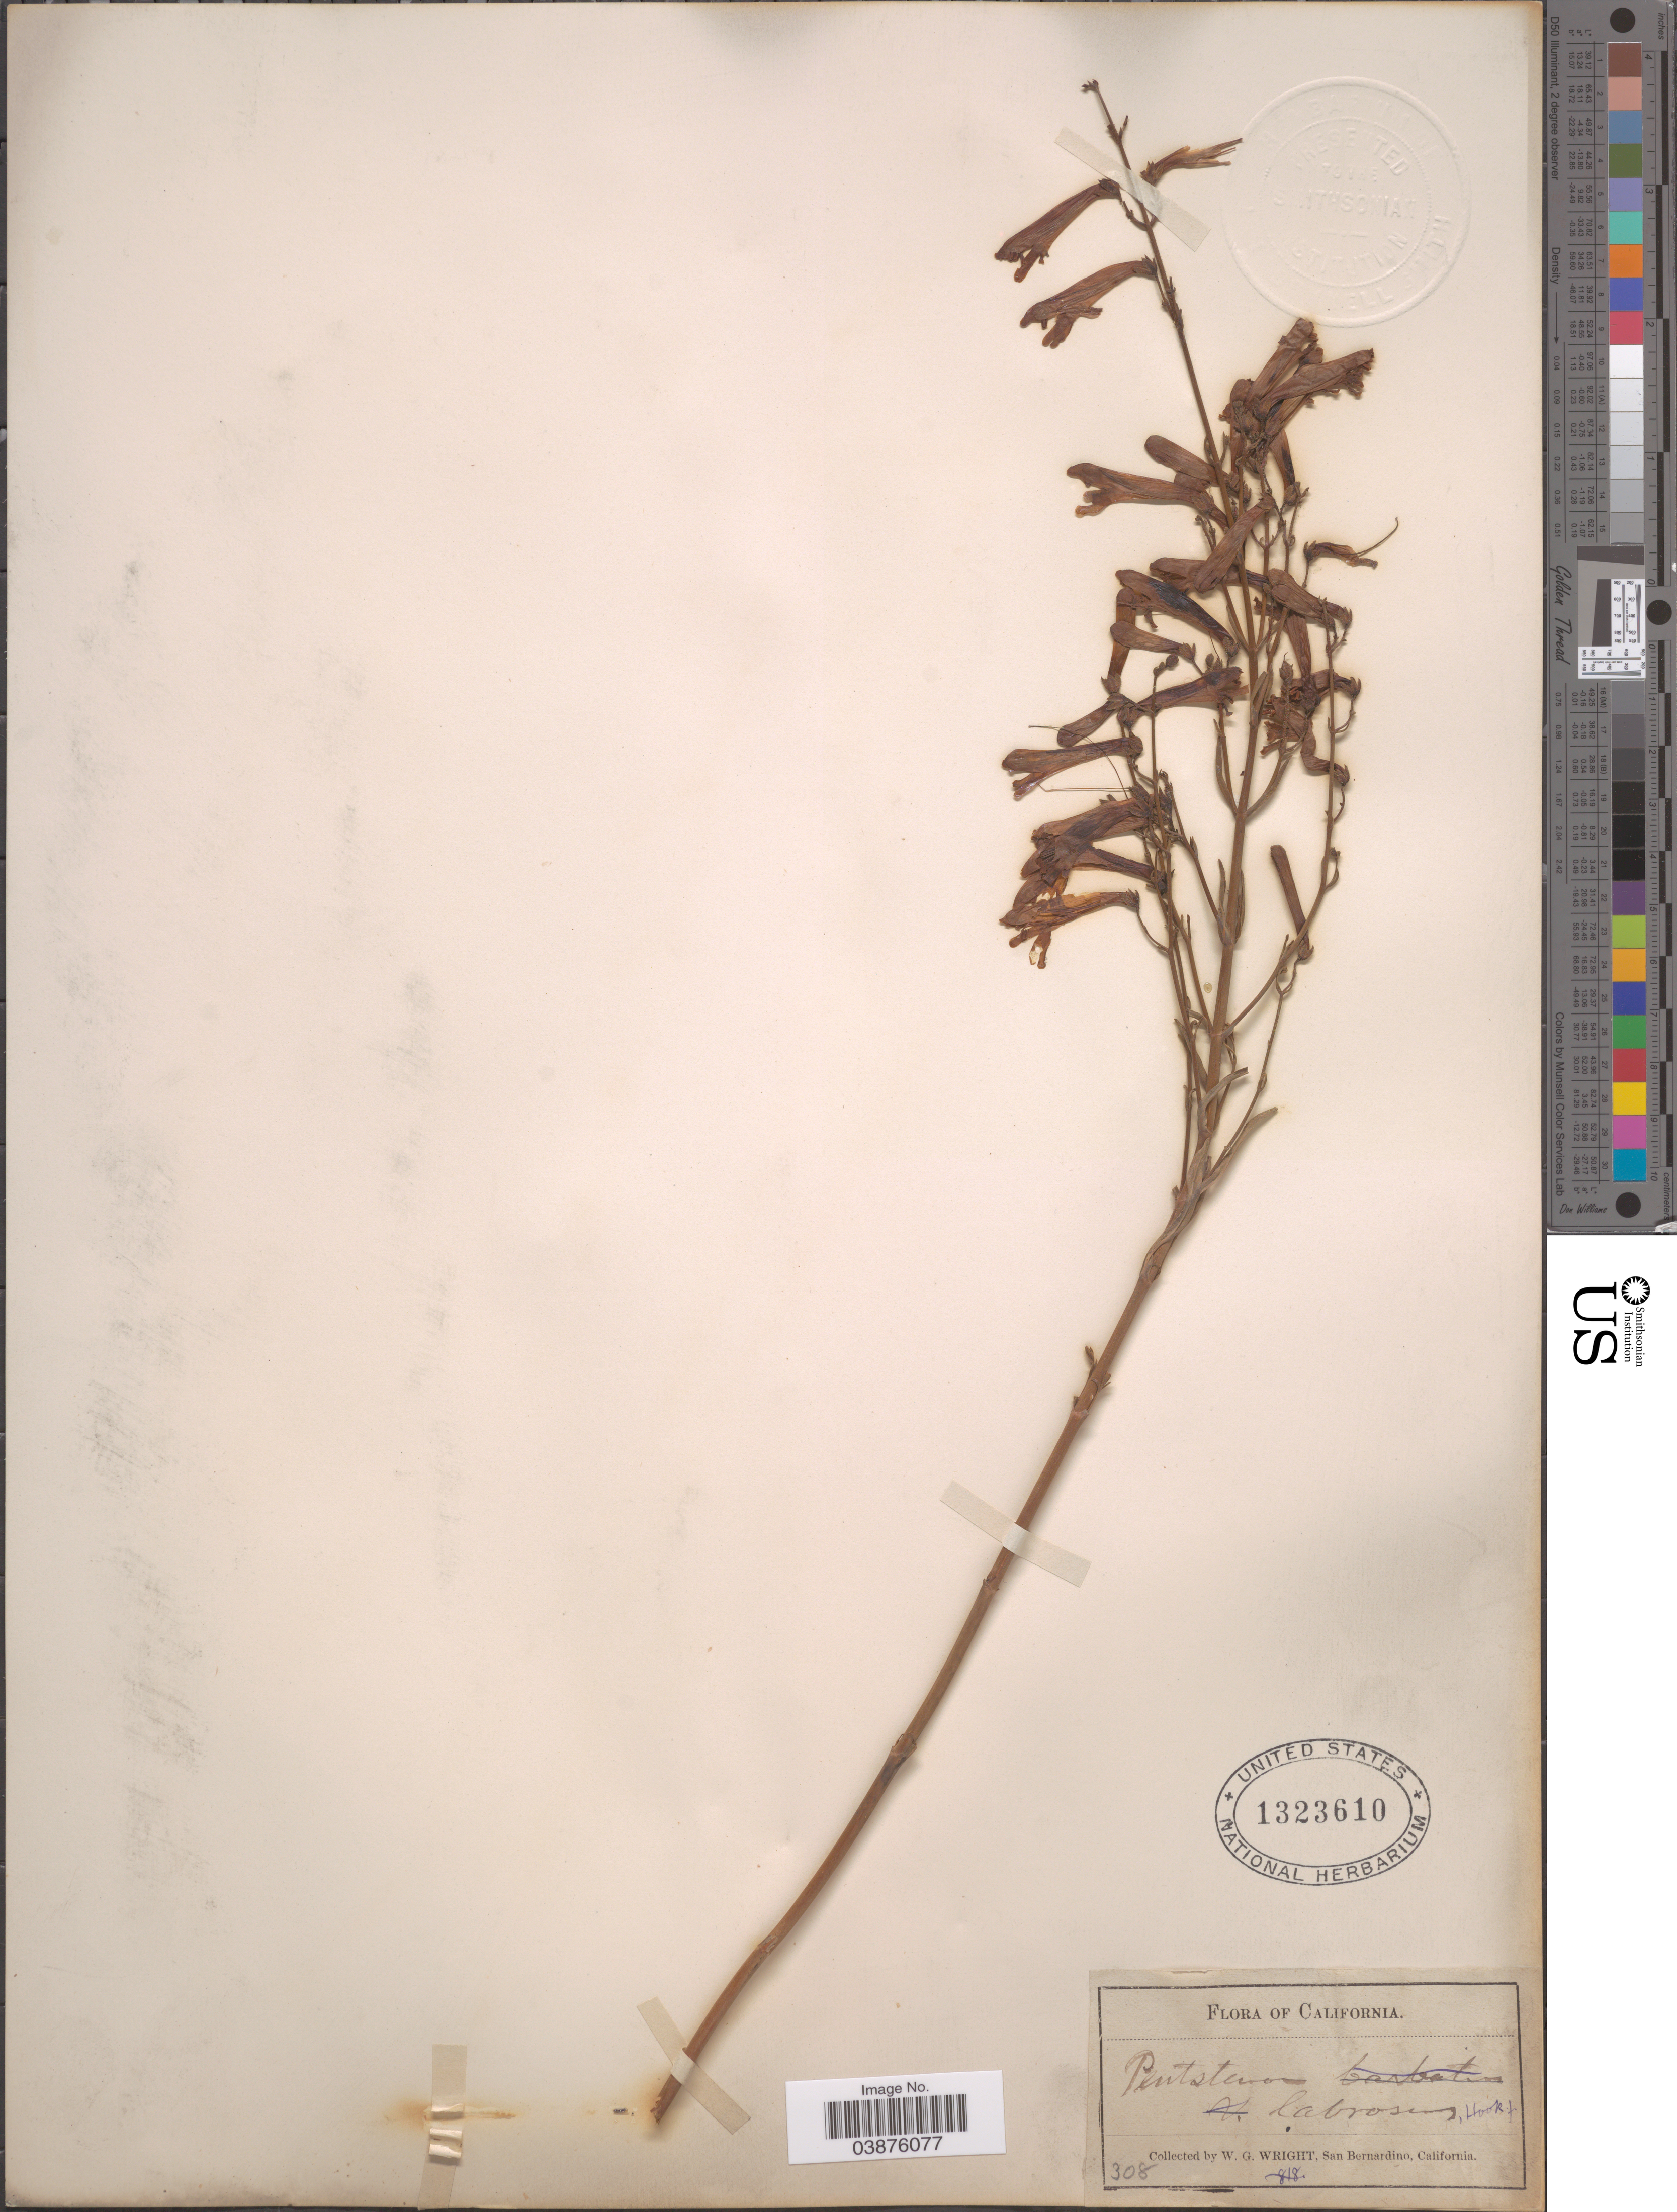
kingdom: Plantae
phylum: Tracheophyta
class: Magnoliopsida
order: Lamiales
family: Plantaginaceae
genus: Penstemon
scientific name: Penstemon labrosus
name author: (A. Gray) Mast. ex Hook. f.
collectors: W. G. Wright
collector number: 308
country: United States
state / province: California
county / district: San Bernardino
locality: San Bernardino.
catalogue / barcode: US 1323610